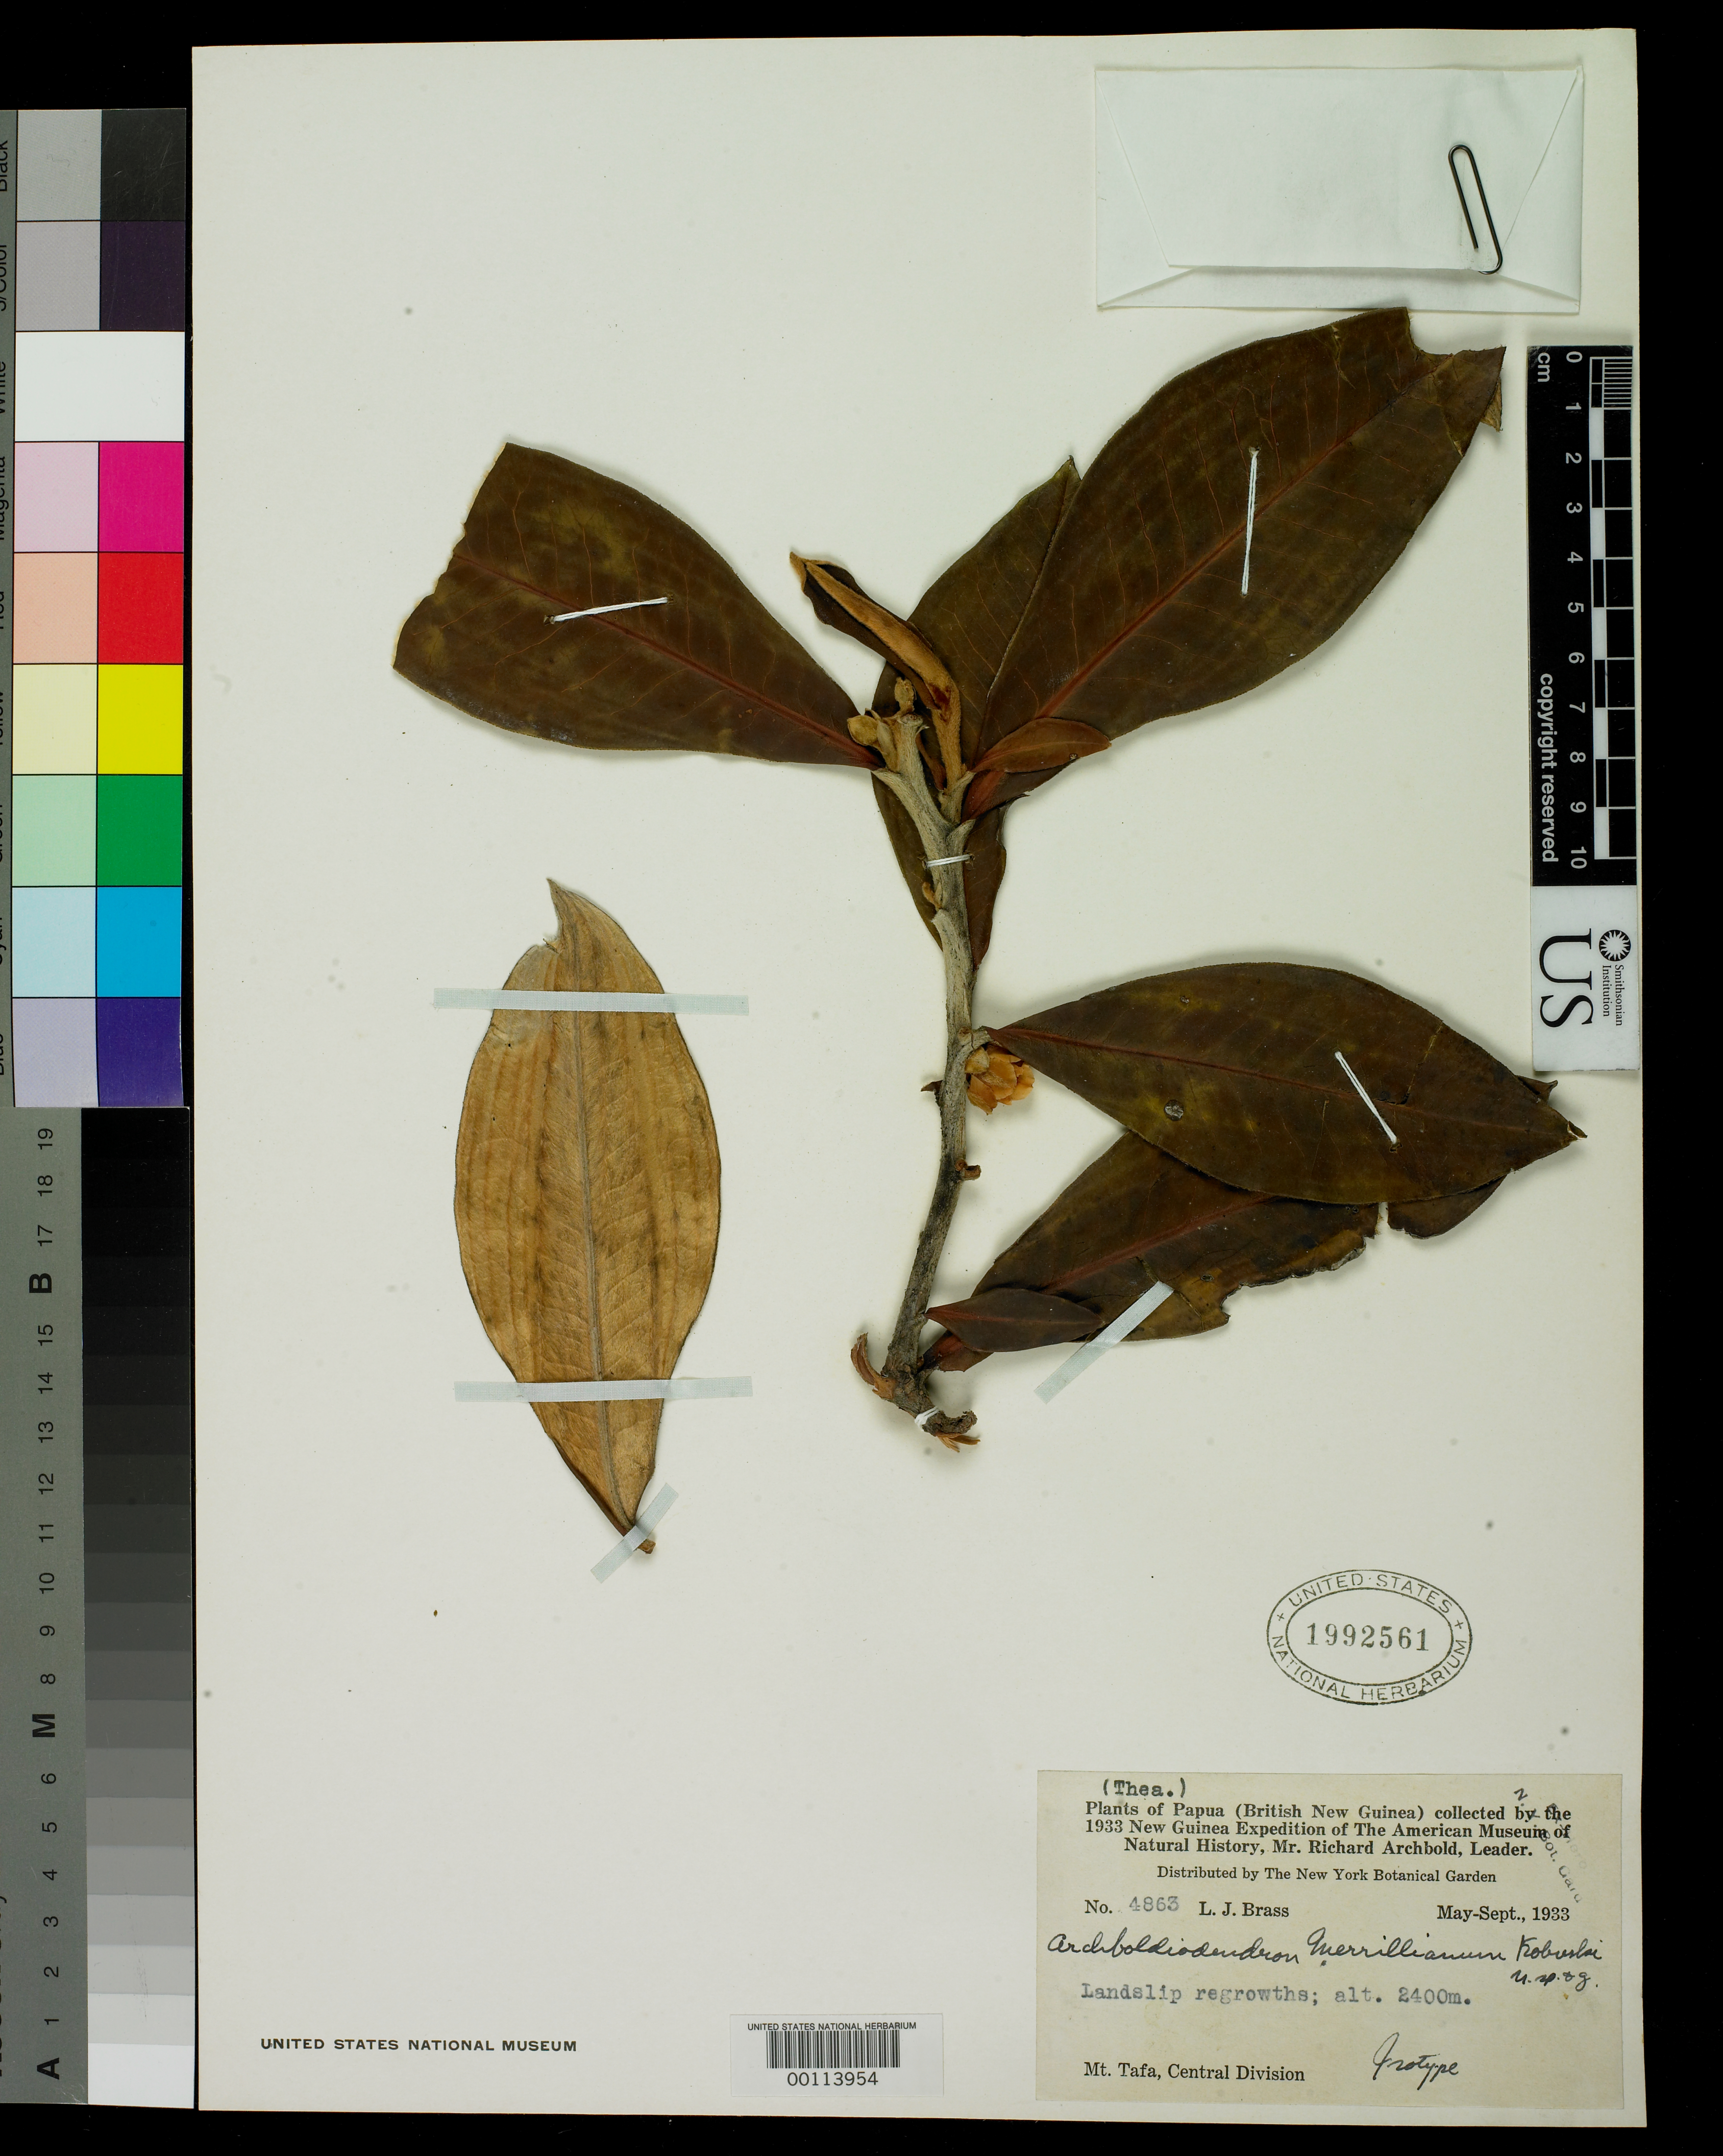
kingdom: Plantae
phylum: Tracheophyta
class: Magnoliopsida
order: Ericales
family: Pentaphylacaceae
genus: Archboldiodendron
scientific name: Archboldiodendron merrillianum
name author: Kobuski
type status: Isotype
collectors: L. J. Brass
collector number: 4863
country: Papua New Guinea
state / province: Central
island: New Guinea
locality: Mt. Tafa.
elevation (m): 2400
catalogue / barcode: US 1992561